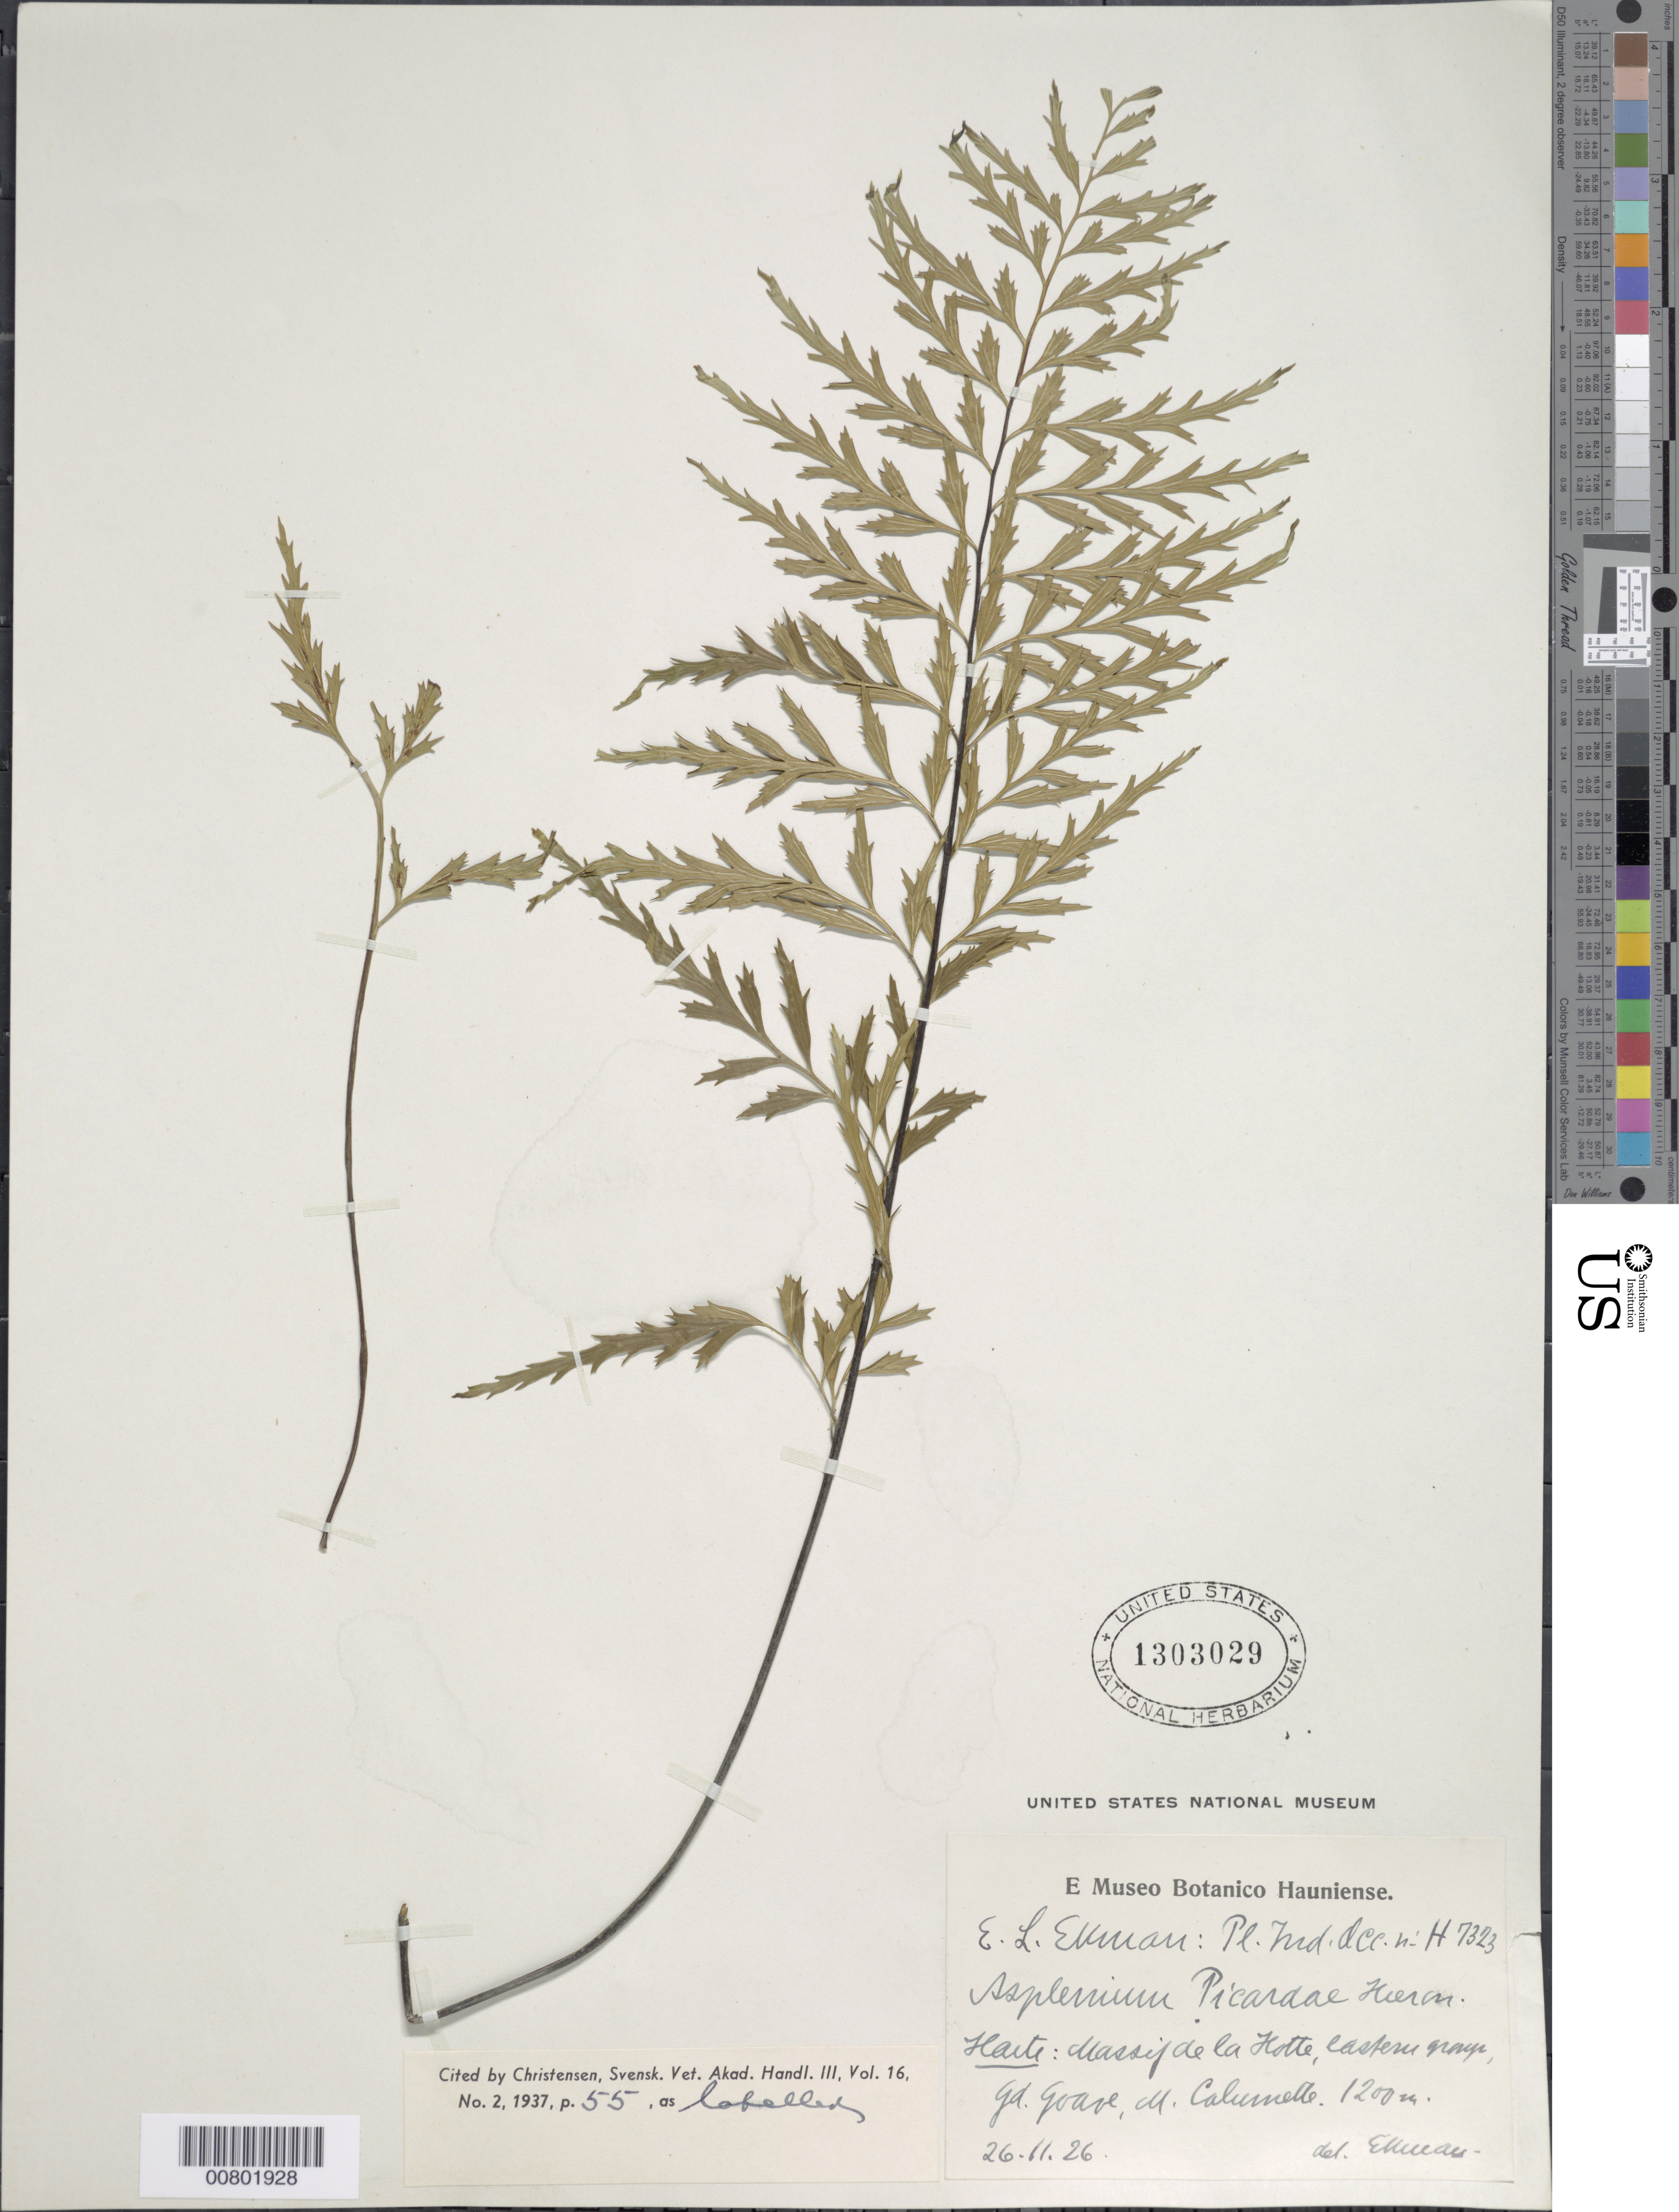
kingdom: Plantae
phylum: Tracheophyta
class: Polypodiopsida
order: Polypodiales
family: Aspleniaceae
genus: Asplenium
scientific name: Asplenium picardae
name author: Hieron.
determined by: Christensen, C. F. A.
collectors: E. L. Ekman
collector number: H 7323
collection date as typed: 26 Nov 1926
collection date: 1926-11-26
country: Haiti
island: Hispaniola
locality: Massif de la Hotte, eastern group, Gd. Goave, M. Calumelle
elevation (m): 1200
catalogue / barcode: US 1303029